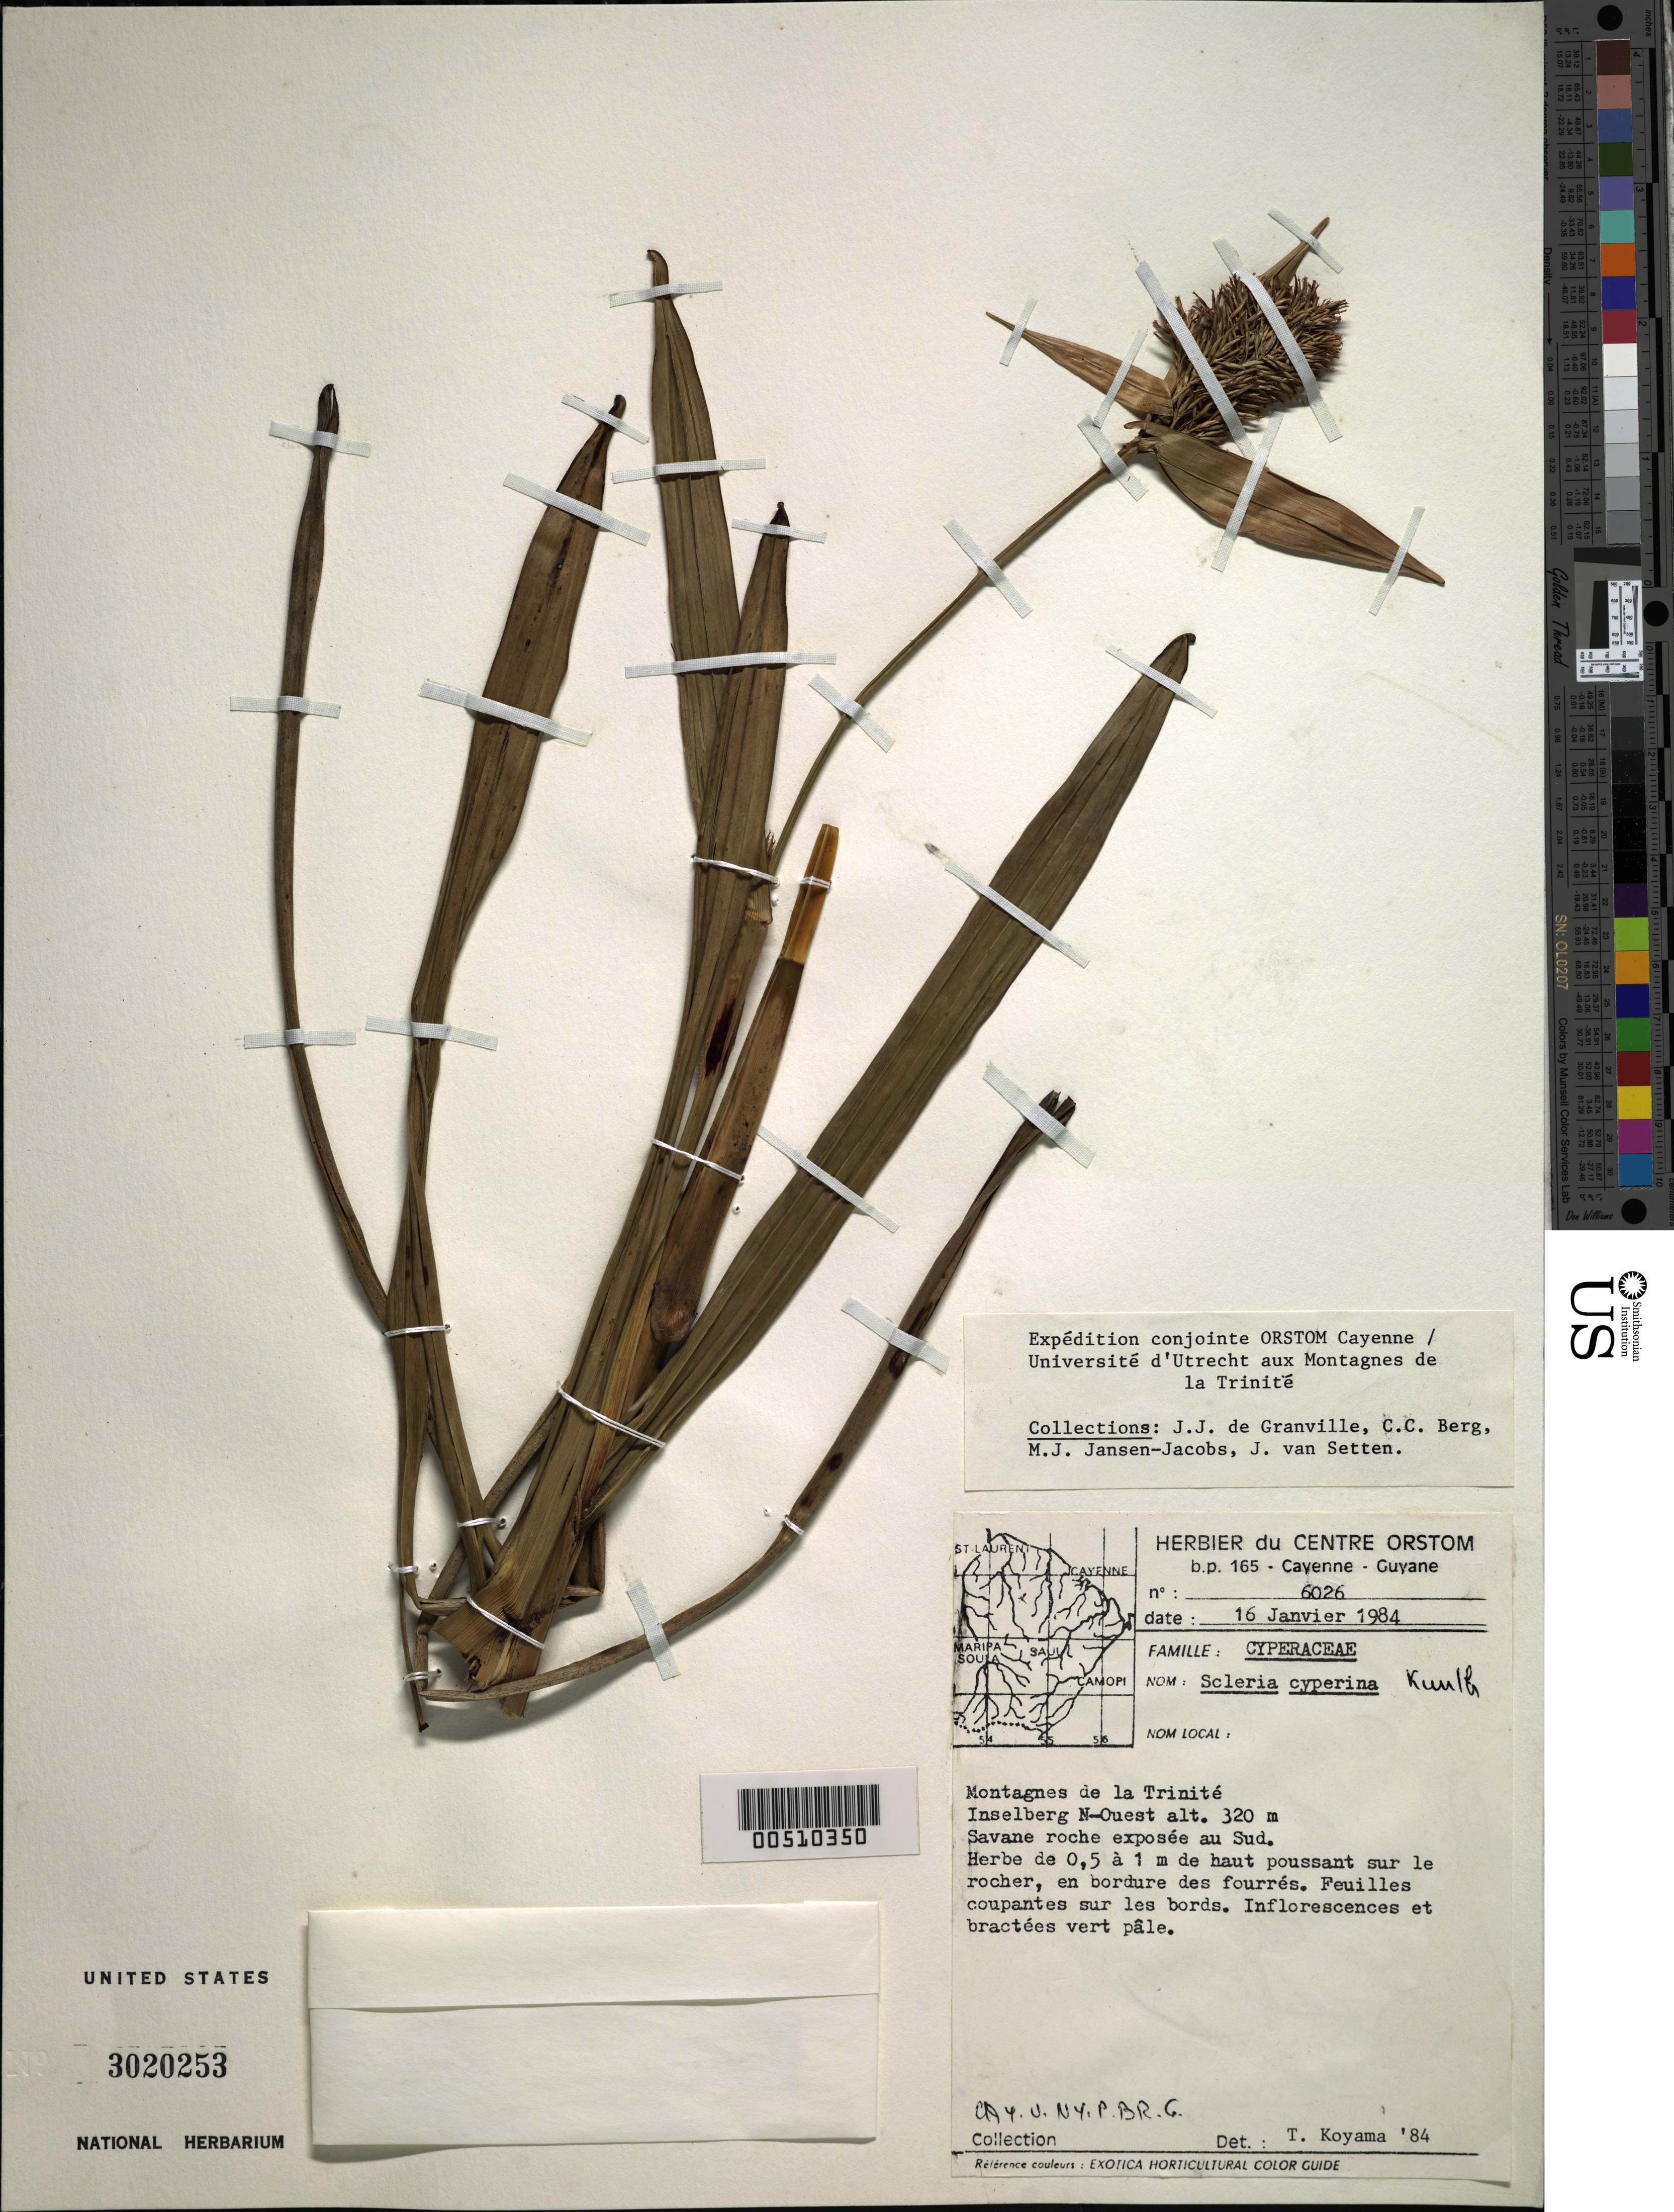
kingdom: Plantae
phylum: Tracheophyta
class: Liliopsida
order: Poales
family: Cyperaceae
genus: Scleria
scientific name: Scleria cyperina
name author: Willd. ex Kunth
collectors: J.-J. de Granville, C. C. Berg, M. J. Jansen-Jacobs & J. van Setten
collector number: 6026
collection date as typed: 16 Jan 1984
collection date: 1984-01-16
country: French Guiana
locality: Montagnes de la Trinité; inselberg N-Ouest.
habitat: Savane roche exposee au Sud.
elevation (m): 320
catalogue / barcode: US 3020253